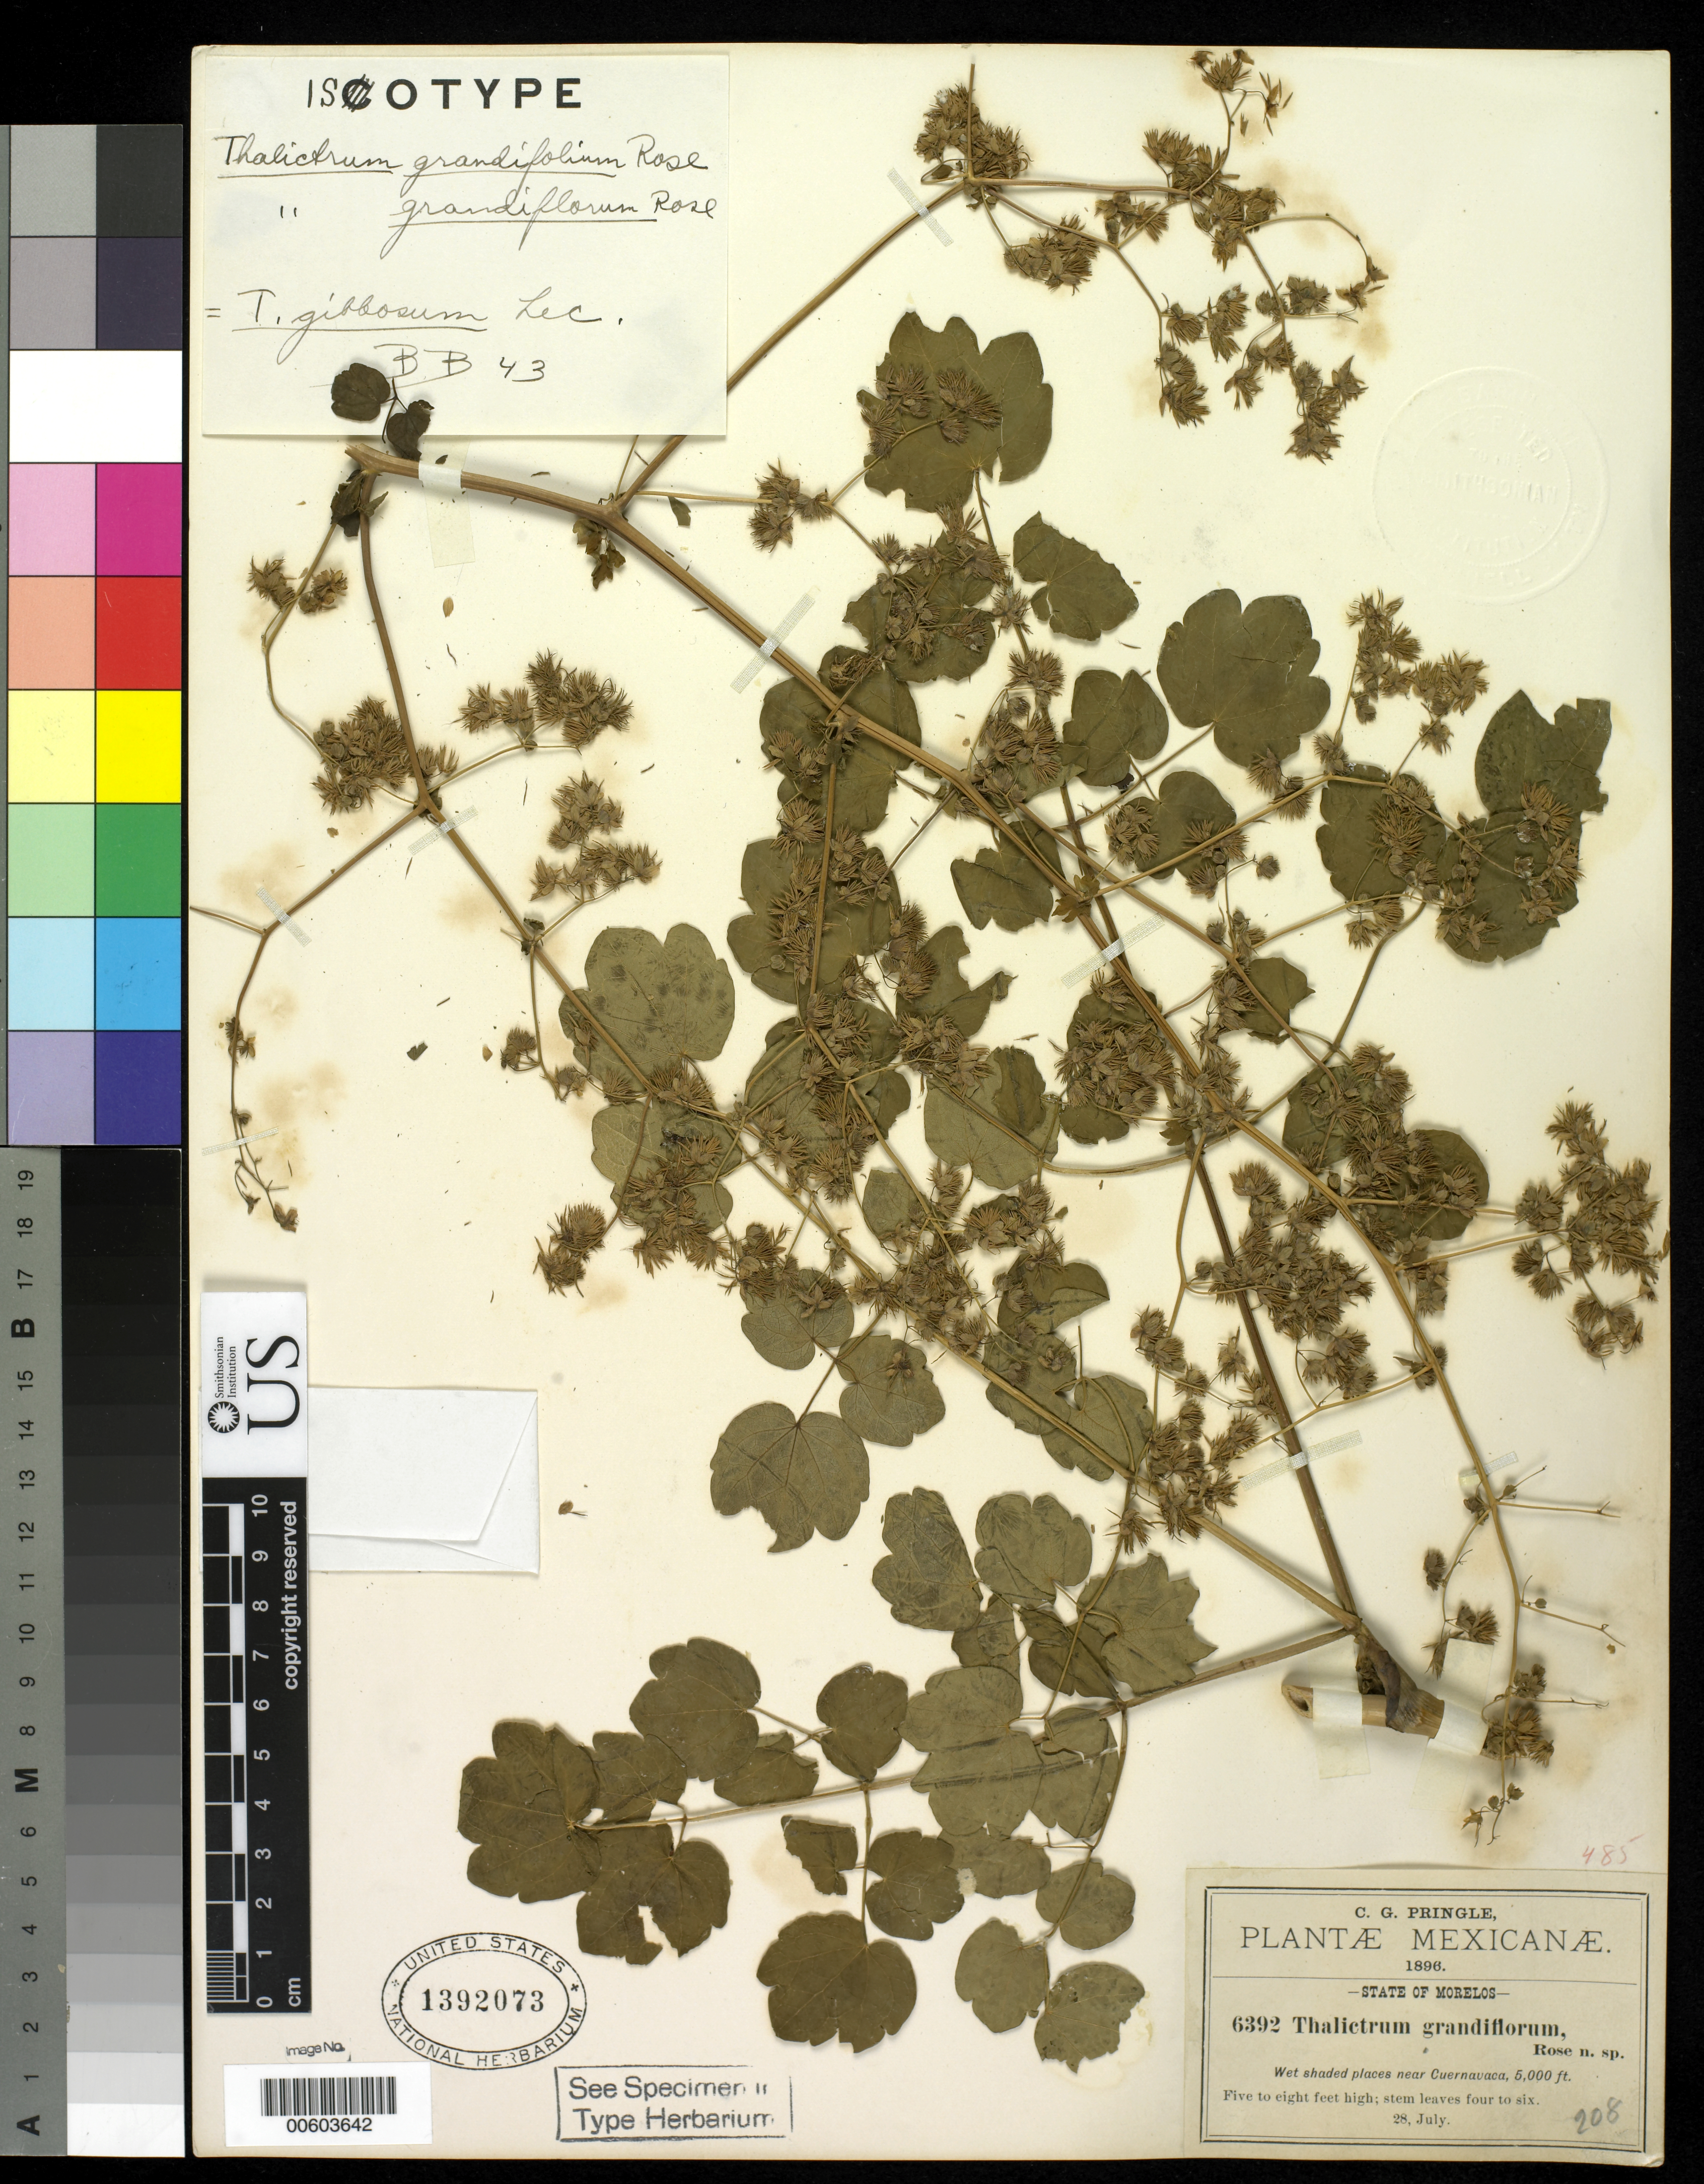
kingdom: Plantae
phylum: Tracheophyta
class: Magnoliopsida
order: Ranunculales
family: Ranunculaceae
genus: Thalictrum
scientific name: Thalictrum grandifolium Rose nom. illeg. hom.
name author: Rose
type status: Isotype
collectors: C. G. Pringle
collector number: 6392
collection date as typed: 28 Jul 1896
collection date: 1896-07-28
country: Mexico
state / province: Morelos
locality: Wet shaded places near Cuernavaca.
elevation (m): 1524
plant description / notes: Later homonym of Thalictrum grandifolium S. Wats. (1888); note that replacement name, Thalictrum grandiflorum Rose, is also a later homonym.; Also a type of Thalictrum grandiflorum Rose, nom. nov.; Replacement name for Thalictrum grandifolium Rose (non S. Wat. 1888), but also a later homonym (of T. grandiflorum Maxim. 1889).; Also a type of Thalictrum grandifolium Rose, nom. illeg.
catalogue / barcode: US 1392073